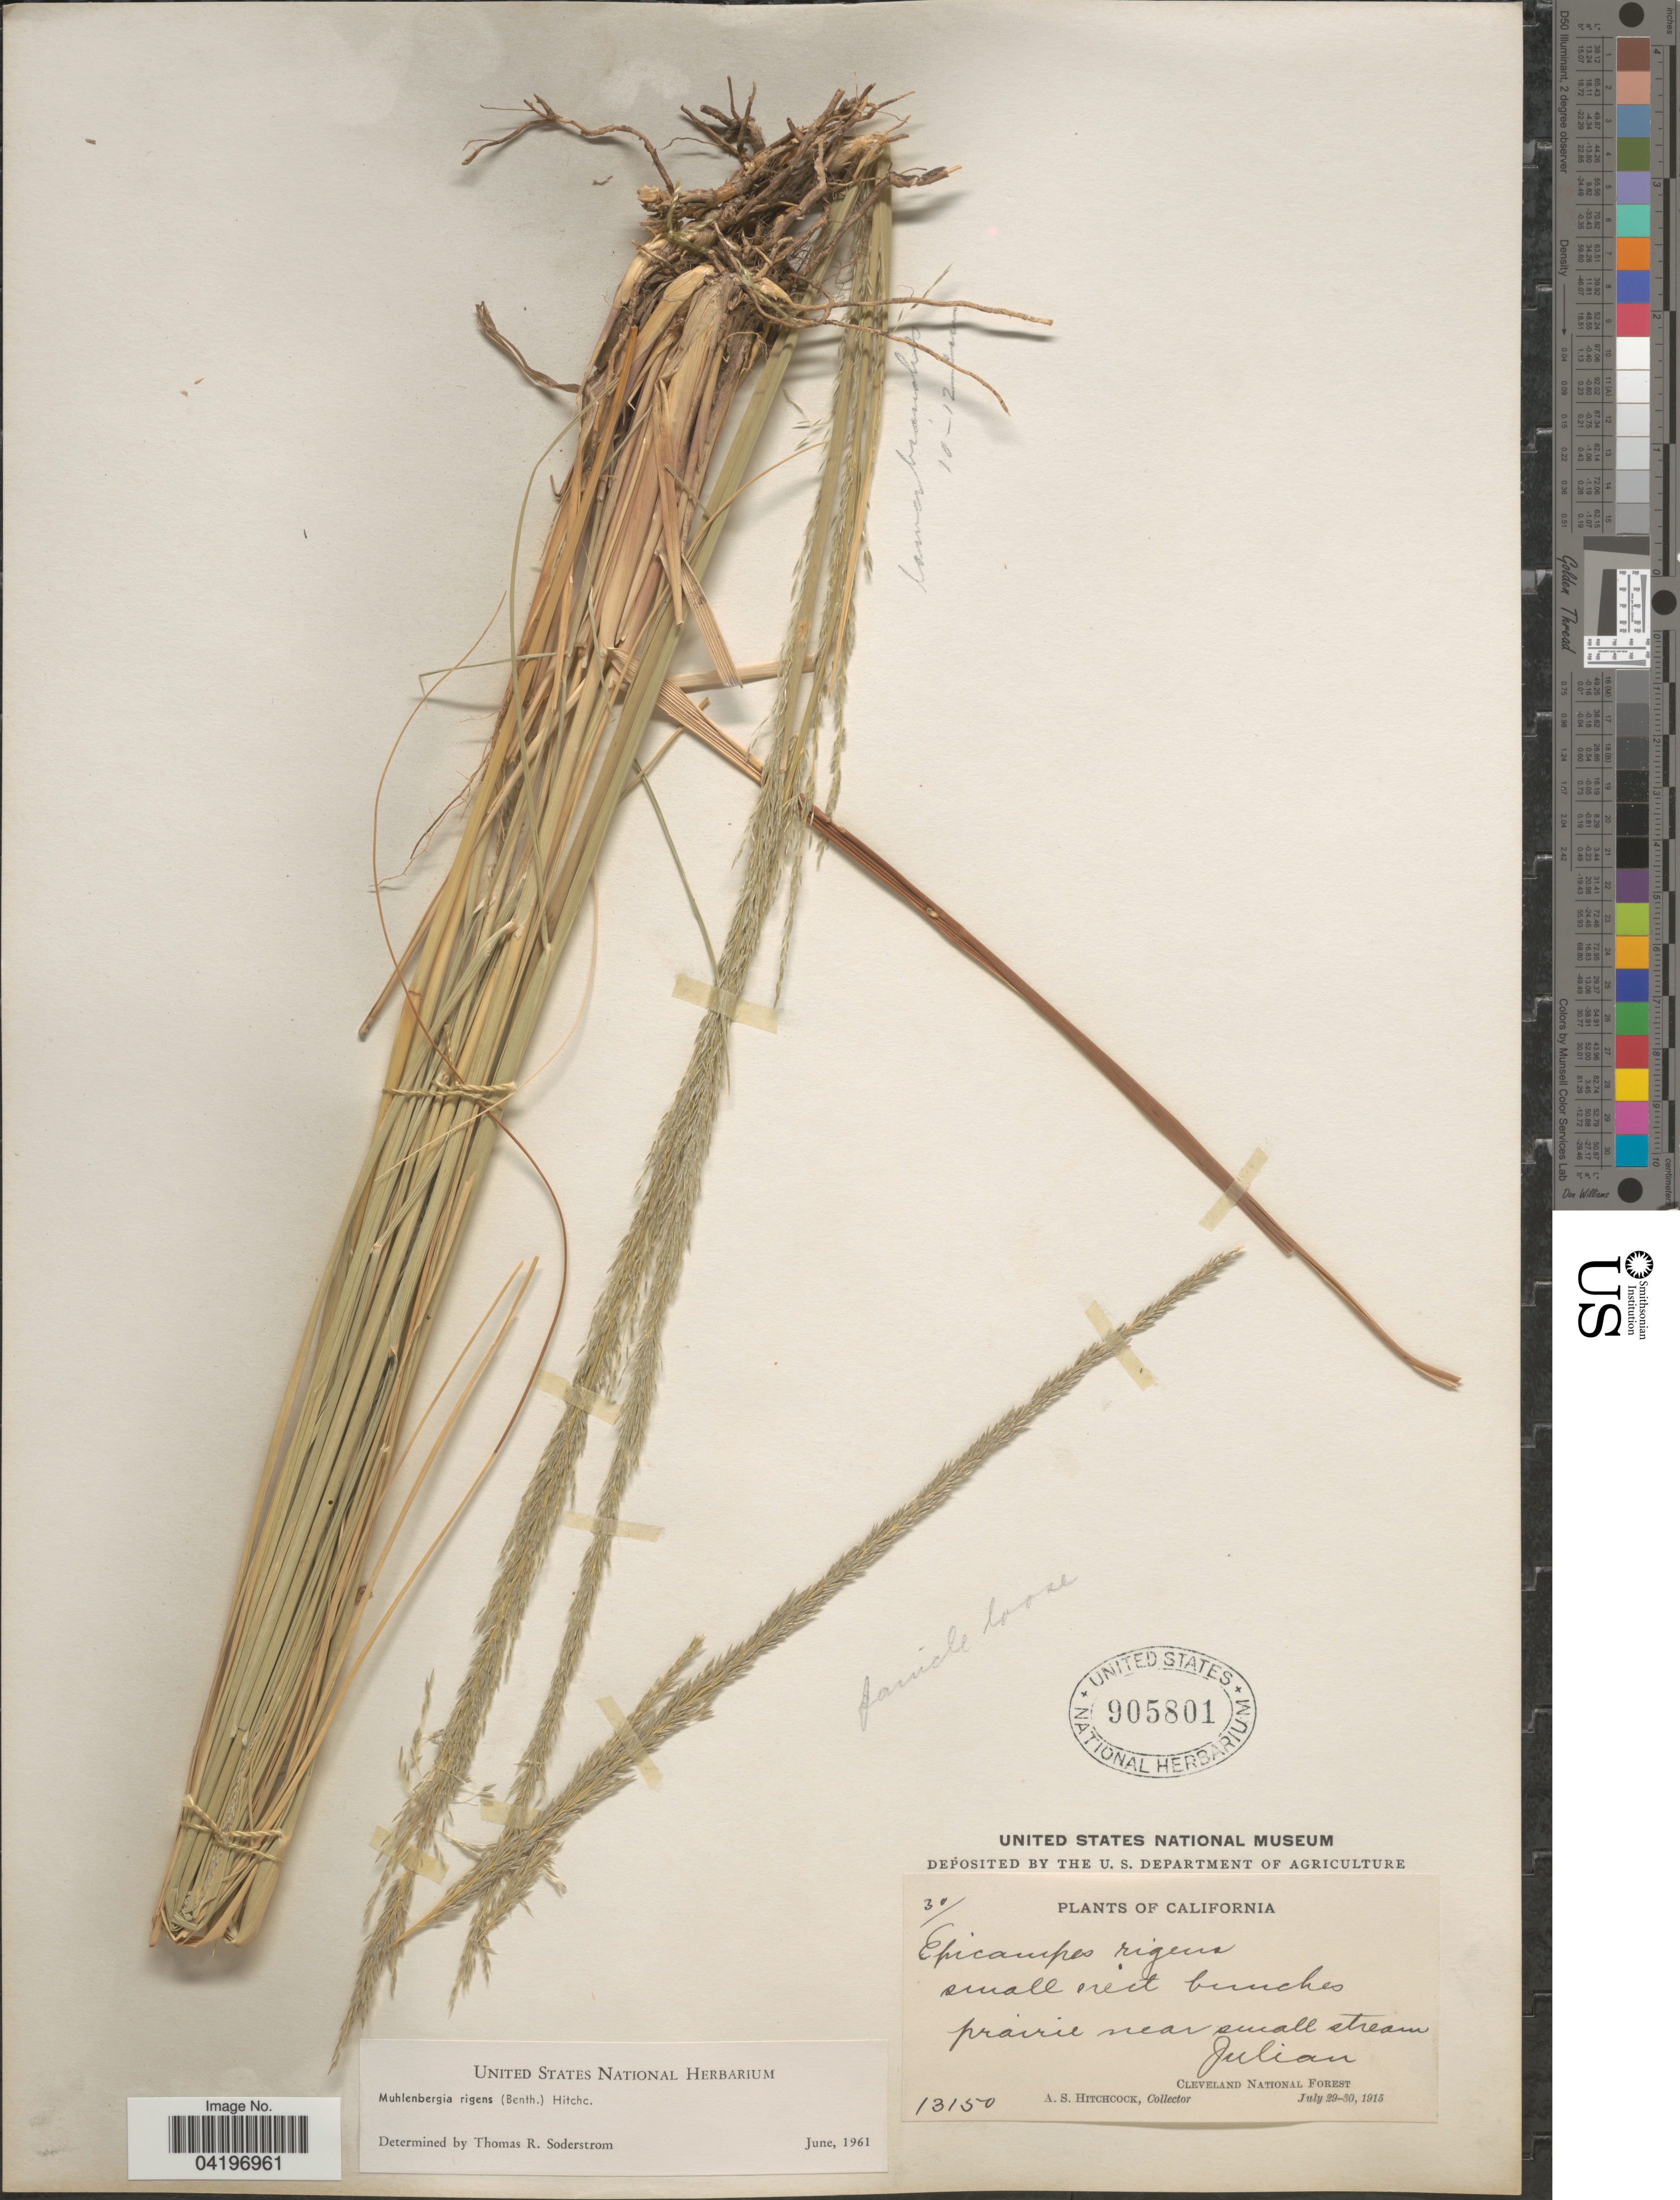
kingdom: Plantae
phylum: Tracheophyta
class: Liliopsida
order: Poales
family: Poaceae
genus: Muhlenbergia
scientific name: Muhlenbergia rigens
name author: (Benth.) Hitchc.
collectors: A. S. Hitchcock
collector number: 13150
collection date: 1915-07-29/1915-07-30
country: United States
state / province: California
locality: Prairie near small stream. Julian. Cleveland National Forest.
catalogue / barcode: US 905801